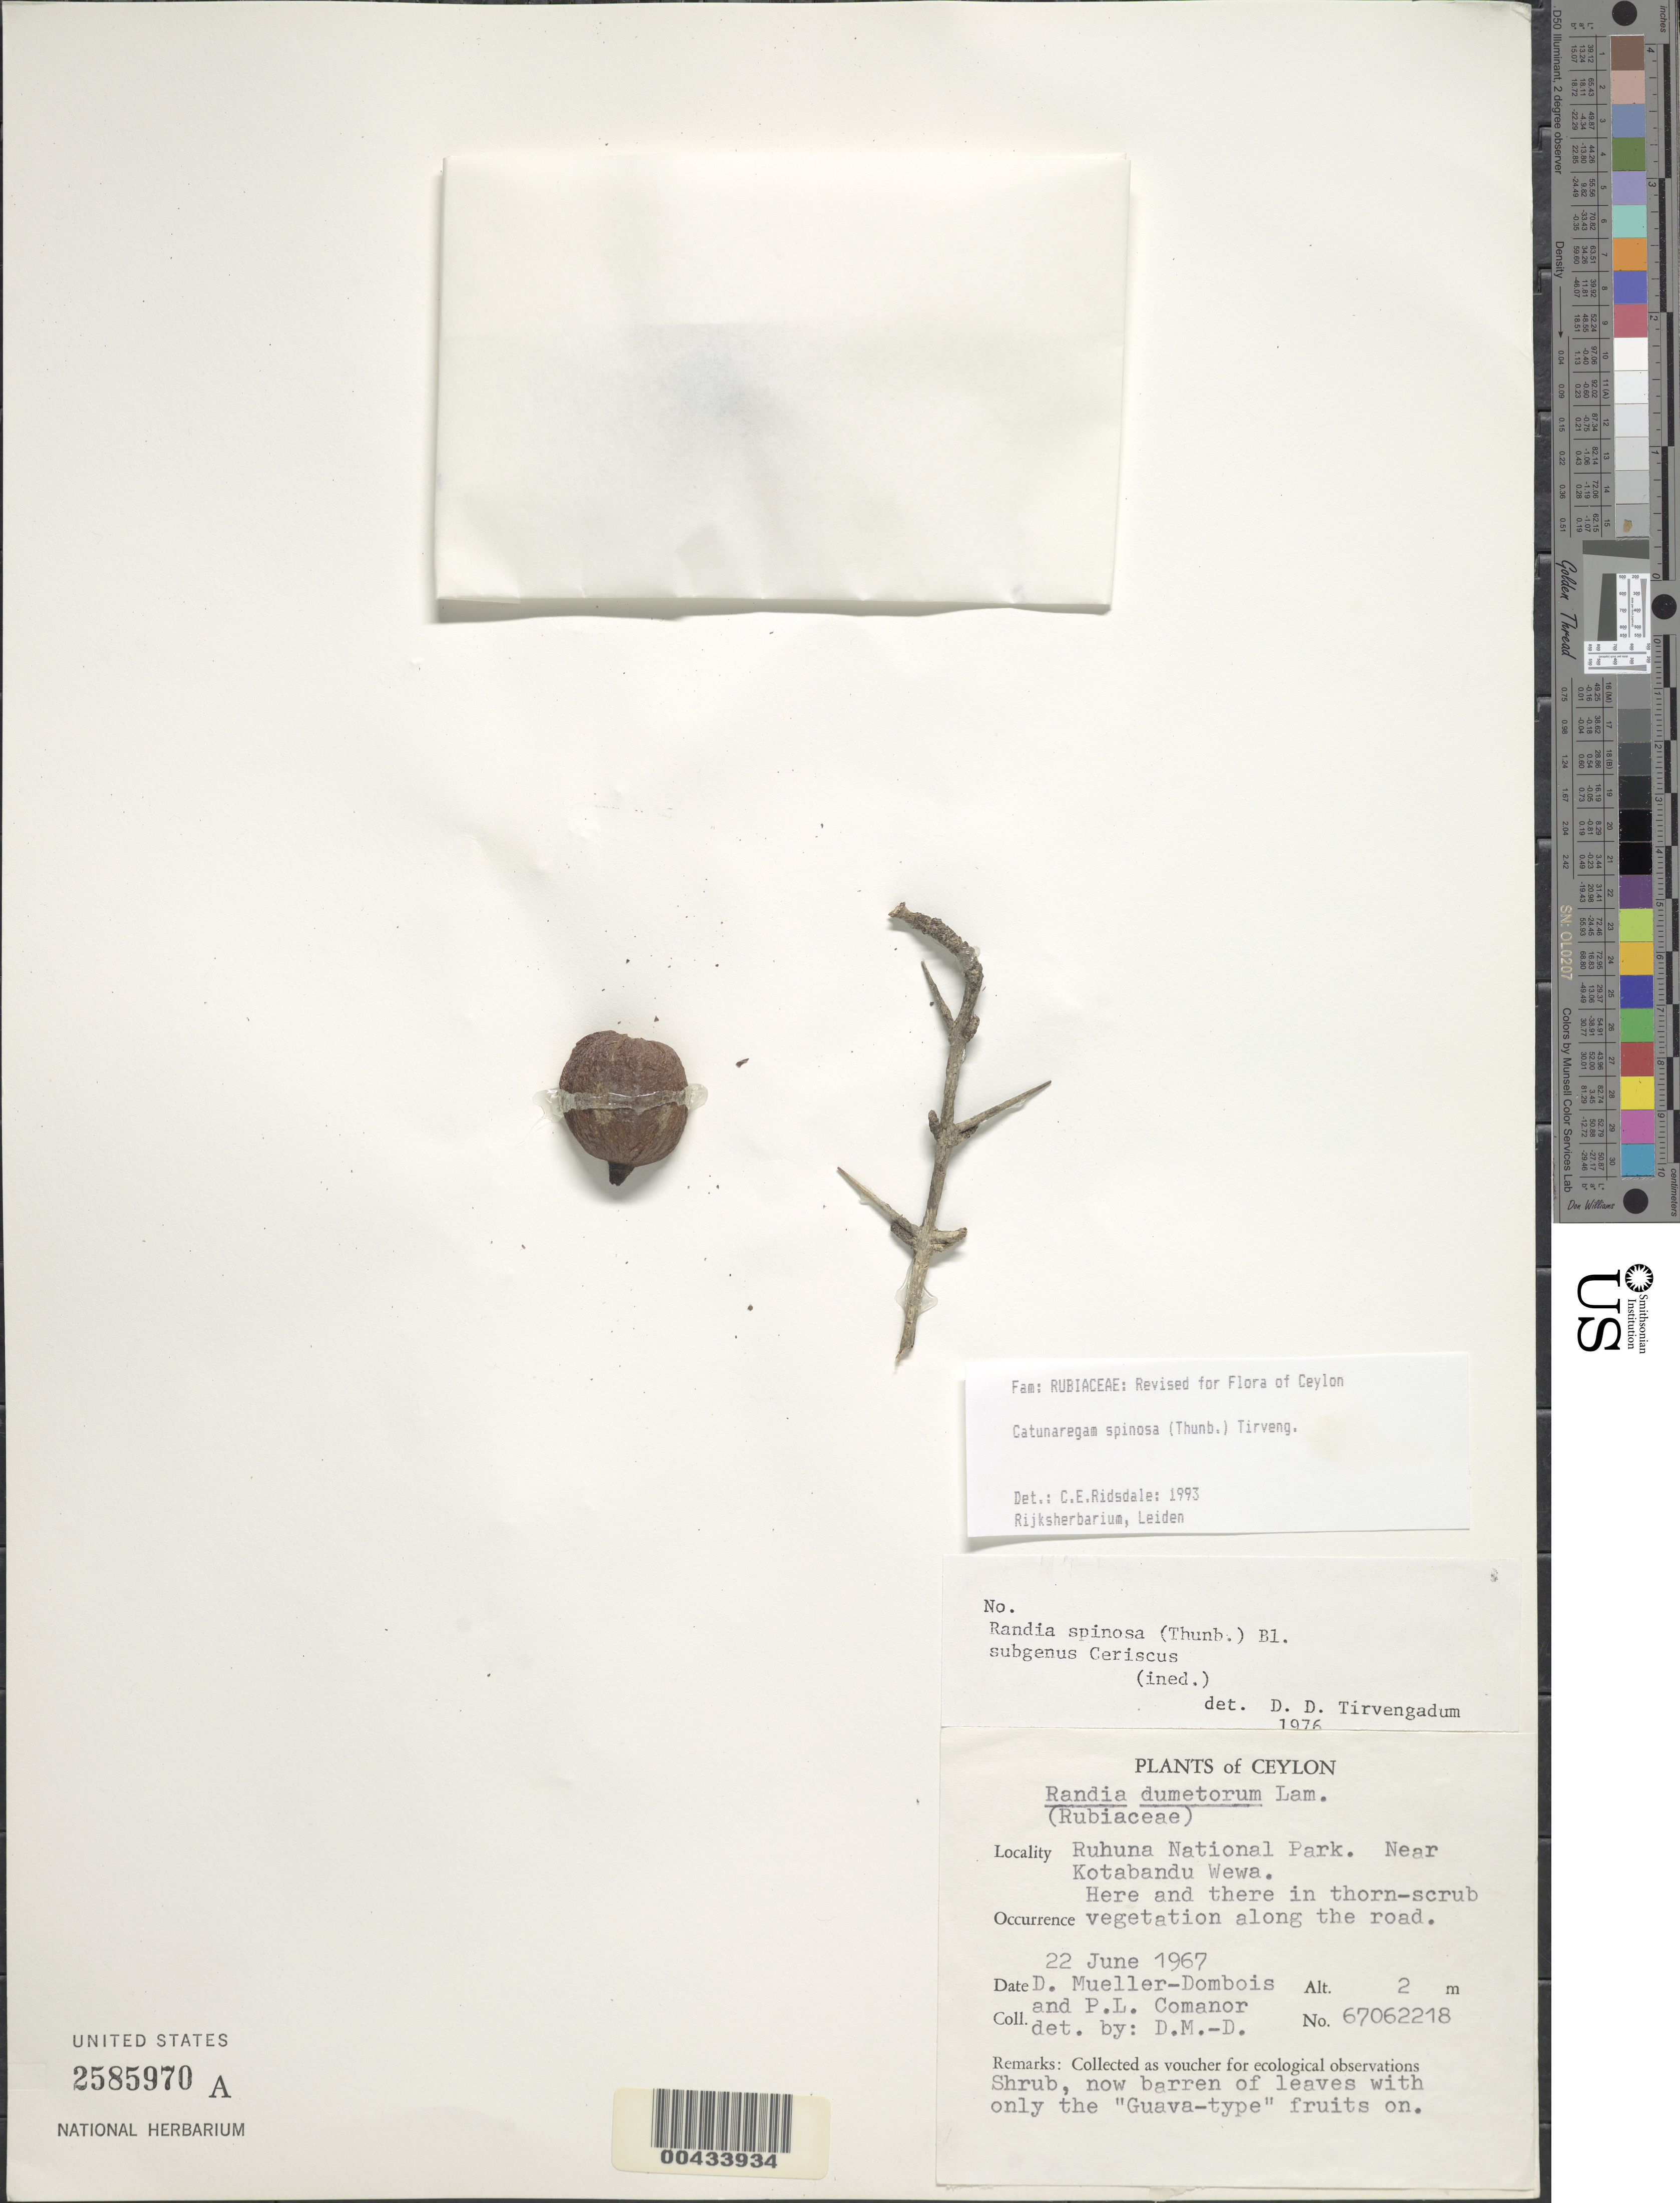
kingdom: Plantae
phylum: Tracheophyta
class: Magnoliopsida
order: Gentianales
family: Rubiaceae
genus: Catunaregam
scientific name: Catunaregam spinosa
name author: (Thunb.) Tirveng.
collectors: D. Mueller-Dombois & P. Comanor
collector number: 67062218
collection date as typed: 22 Jun 1967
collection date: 1967-06-22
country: Sri Lanka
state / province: Southern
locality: Ruhuna Natl Park, near Kotabandu Wewa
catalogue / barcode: US 2585970A